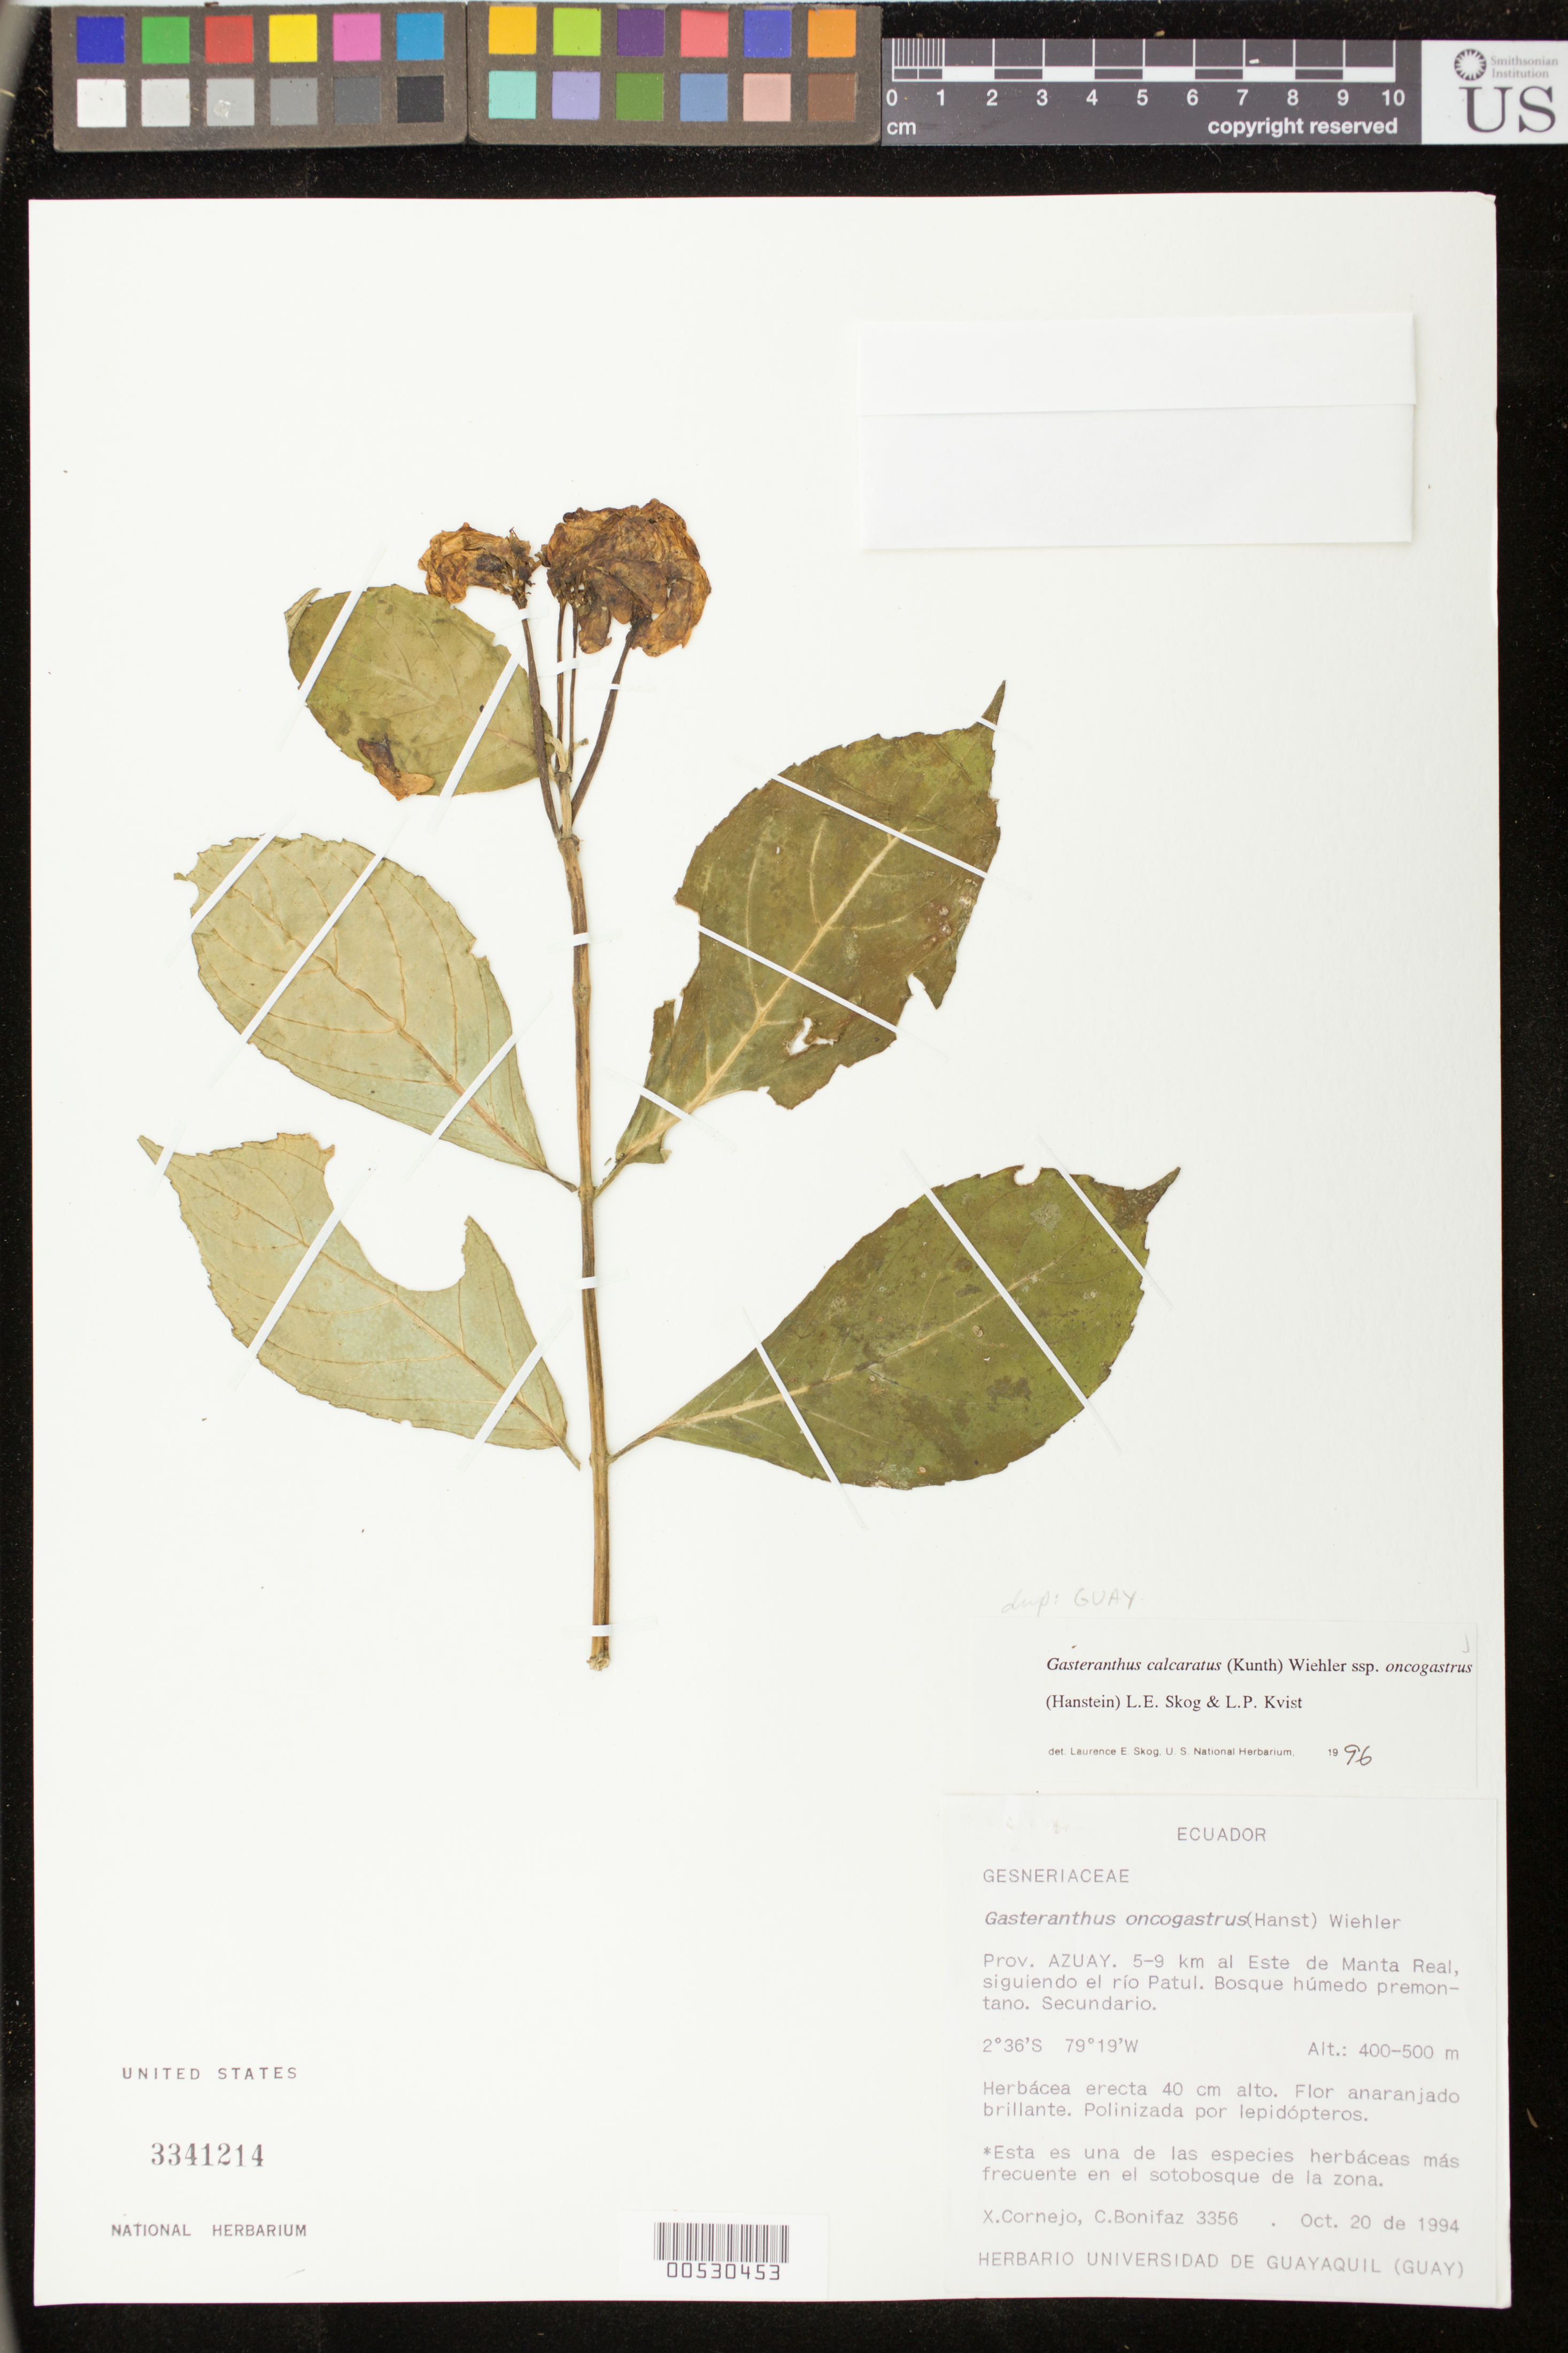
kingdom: Plantae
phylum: Tracheophyta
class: Magnoliopsida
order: Lamiales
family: Gesneriaceae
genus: Sinningia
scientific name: Sinningia incarnata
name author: (Aubl.) D.L. Denham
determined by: Skog, Laurence E.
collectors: X. F. Cornejo & C. Bonifaz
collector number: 3356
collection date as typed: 20 Oct 1994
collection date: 1994-10-20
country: Ecuador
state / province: Azuay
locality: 5-9 km al E de Manta Real, siguiendo el río Patul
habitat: Bosque húmedo premontano; secundario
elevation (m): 400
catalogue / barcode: US 3341214